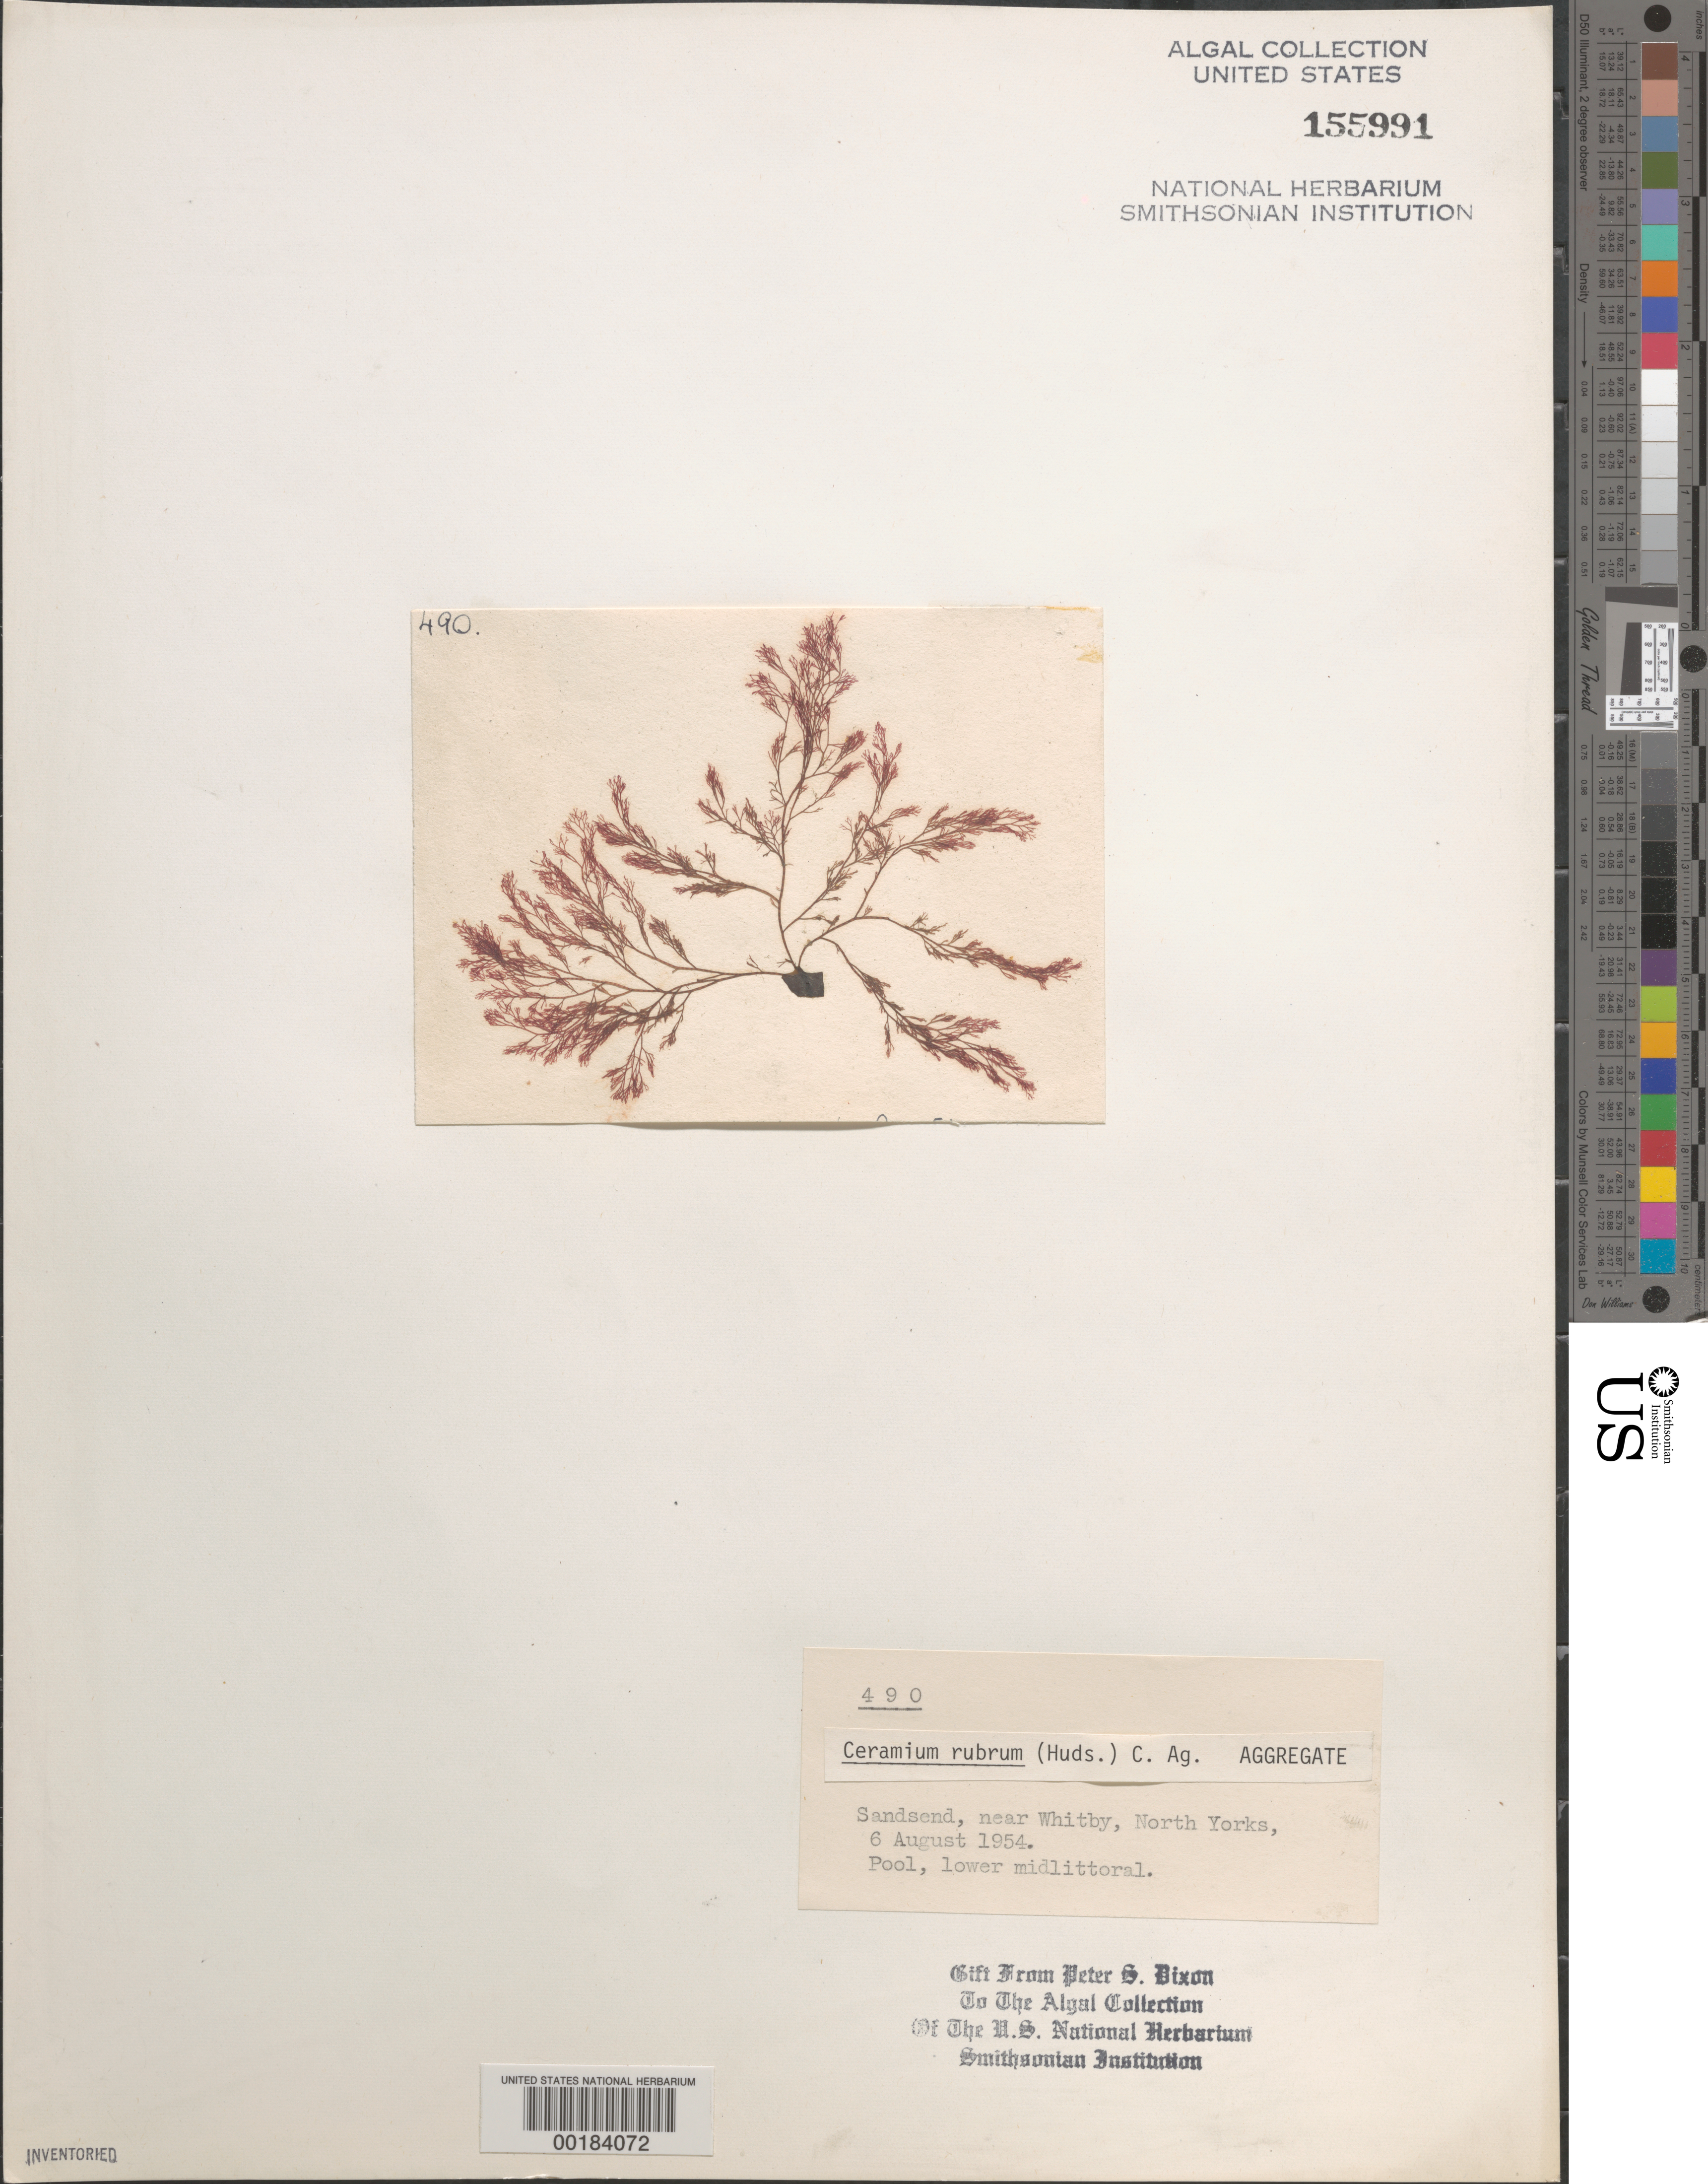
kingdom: Plantae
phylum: Rhodophyta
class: Florideophyceae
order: Ceramiales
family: Ceramiaceae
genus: Ceramium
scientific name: Ceramium rubrum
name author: C. Agardh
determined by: Dixon, P. S.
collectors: P. S. Dixon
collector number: PSD 490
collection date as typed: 06 Aug 1954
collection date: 1954-08-06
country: United Kingdom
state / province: England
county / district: North Yorkshire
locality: Sandsend, near Whitby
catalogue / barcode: US 155991